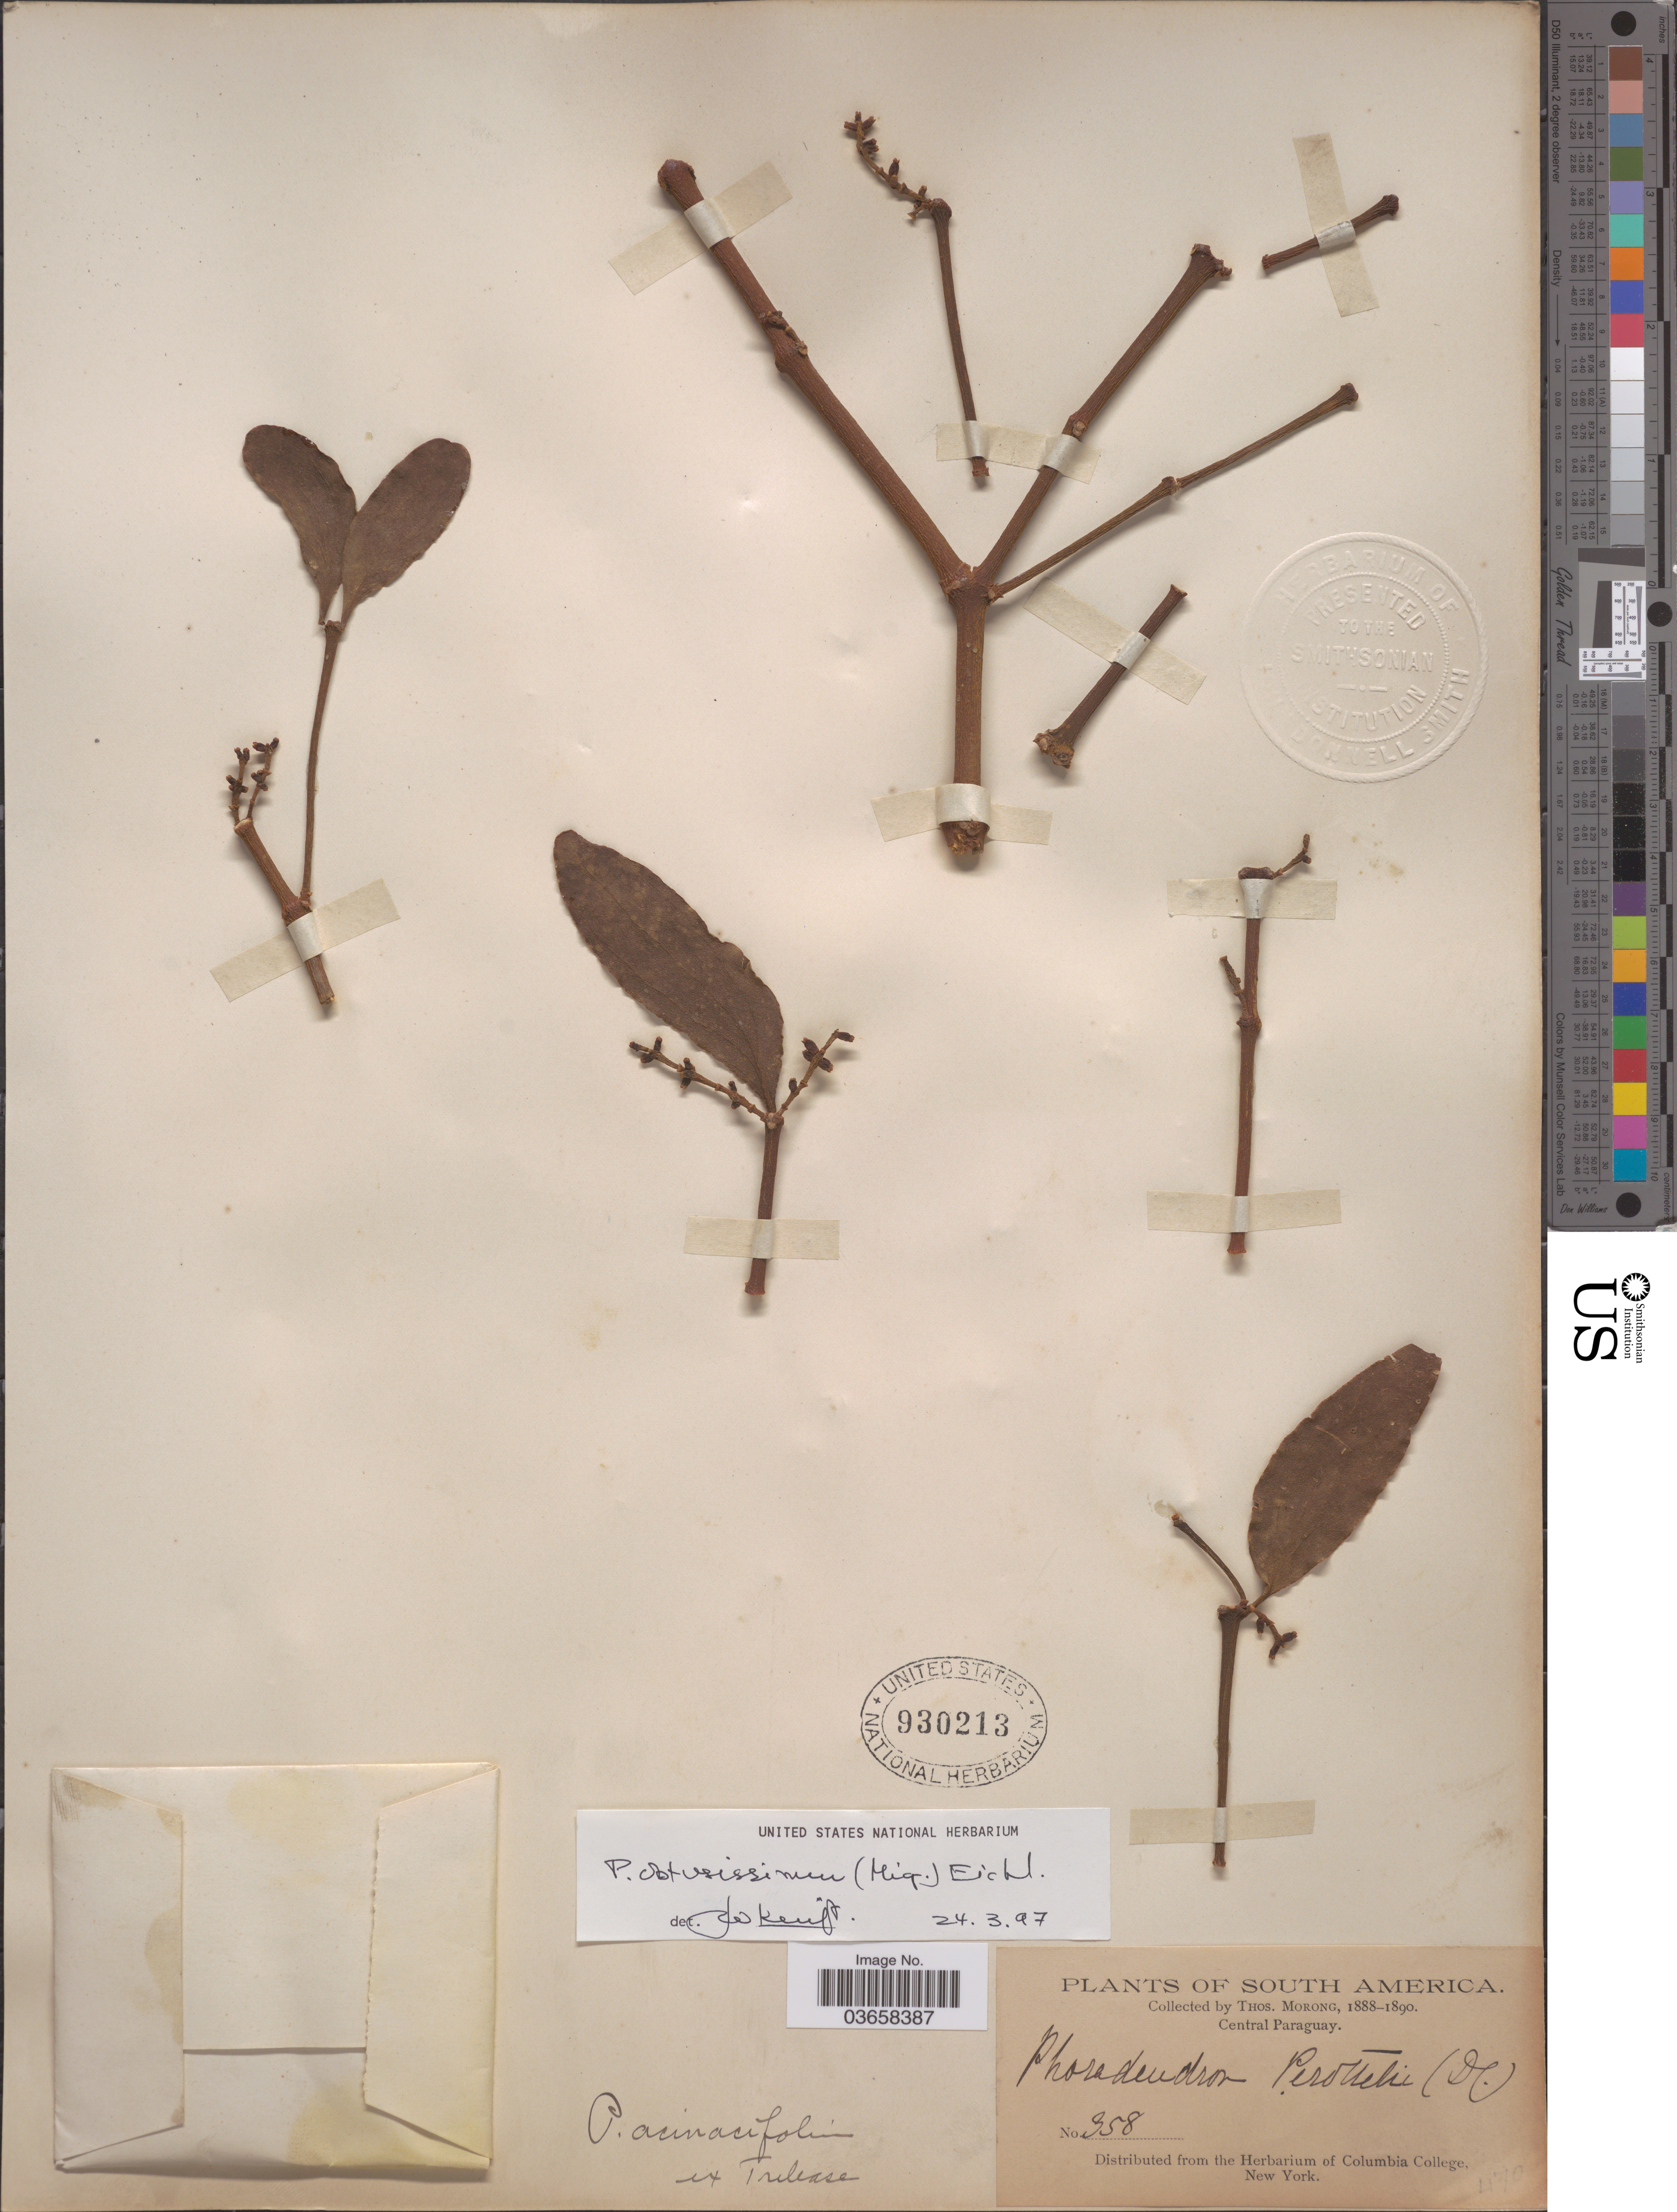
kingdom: Plantae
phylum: Tracheophyta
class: Magnoliopsida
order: Santalales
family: Viscaceae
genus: Phoradendron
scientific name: Phoradendron obtusissimum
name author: (Miq.) Eichler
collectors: ex herb. T. Morong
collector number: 358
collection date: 1888/1890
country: Paraguay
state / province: Central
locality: Central Paraguay.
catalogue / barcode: US 930213